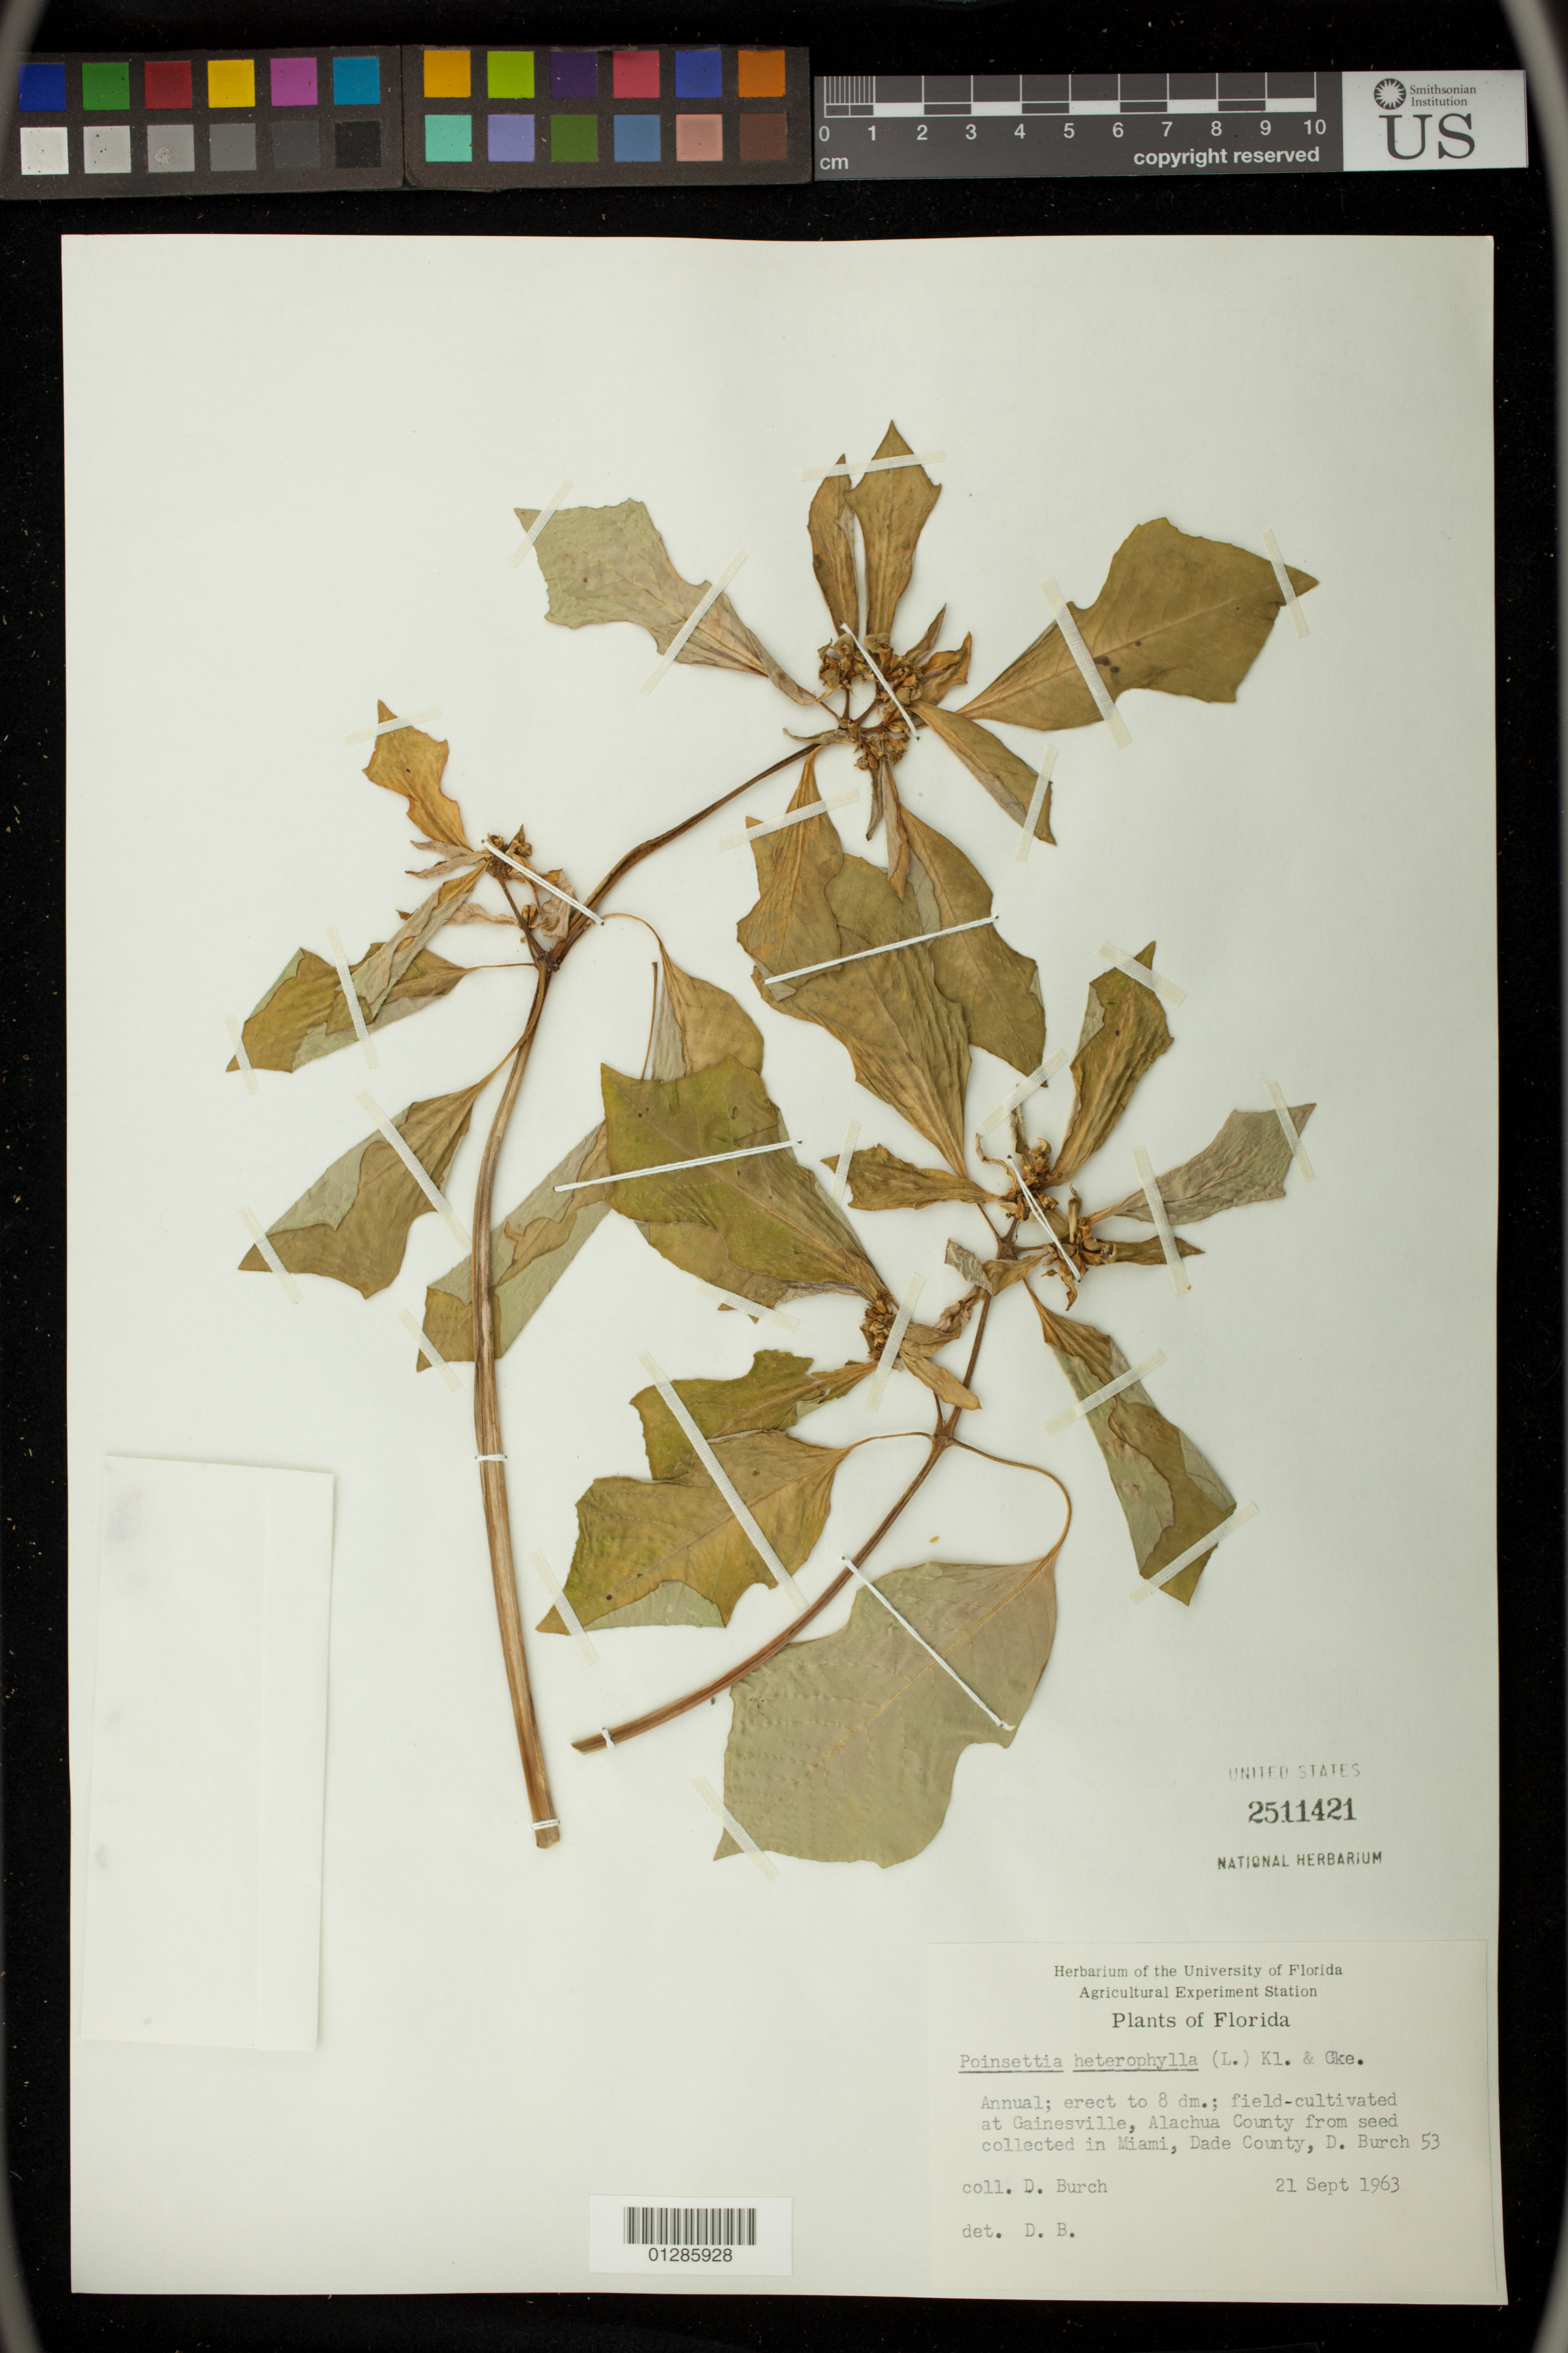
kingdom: Plantae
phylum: Tracheophyta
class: Magnoliopsida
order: Malpighiales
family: Euphorbiaceae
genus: Euphorbia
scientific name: Euphorbia heterophylla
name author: L.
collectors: D. Burch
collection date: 1963-09-21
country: United States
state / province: Florida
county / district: Alachua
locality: Field-cultivated at Gainseville, from seed collected in Miami, Dade County, d. Burch 53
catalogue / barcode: US 2511421